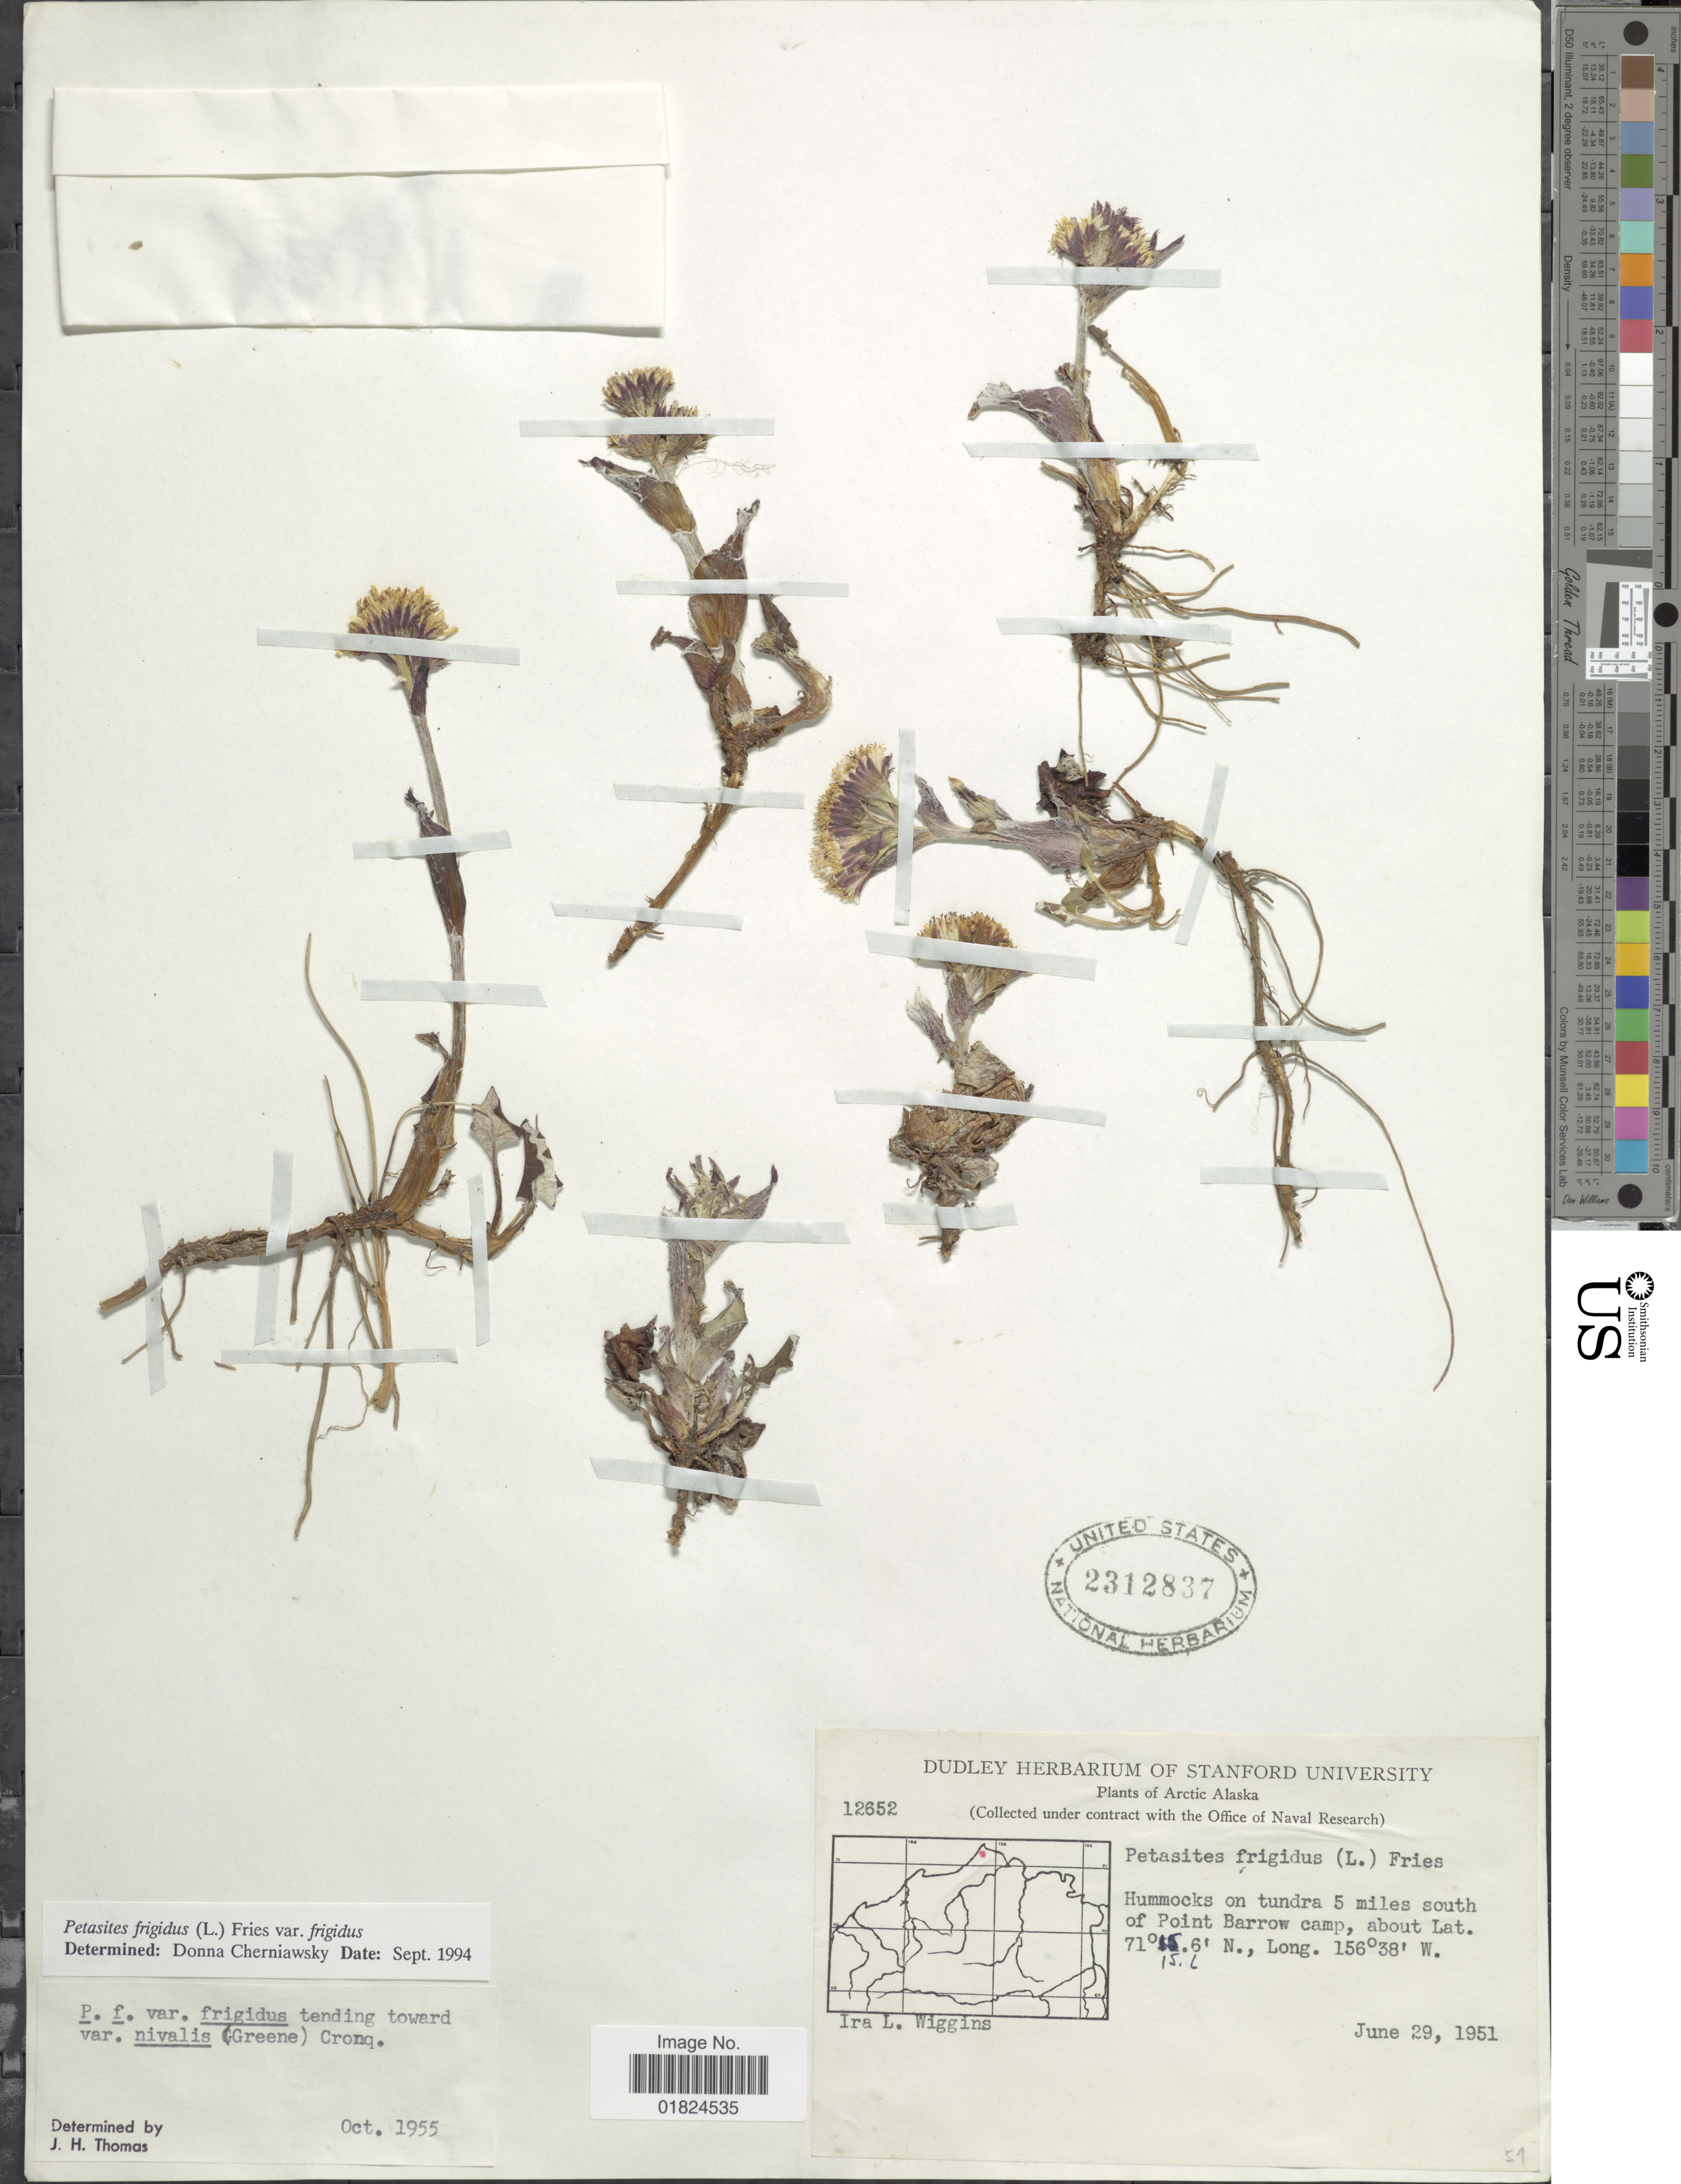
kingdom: Plantae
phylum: Tracheophyta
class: Magnoliopsida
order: Asterales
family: Asteraceae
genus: Petasites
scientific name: Petasites frigidus var. frigidus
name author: (L.) Fr.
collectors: I. L. Wiggins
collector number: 12652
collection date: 1951-06-29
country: United States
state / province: Alaska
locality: Arctic Alaska, Hummocks on tundra 5 miles south of Point Barrow camp.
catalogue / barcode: US 2312837